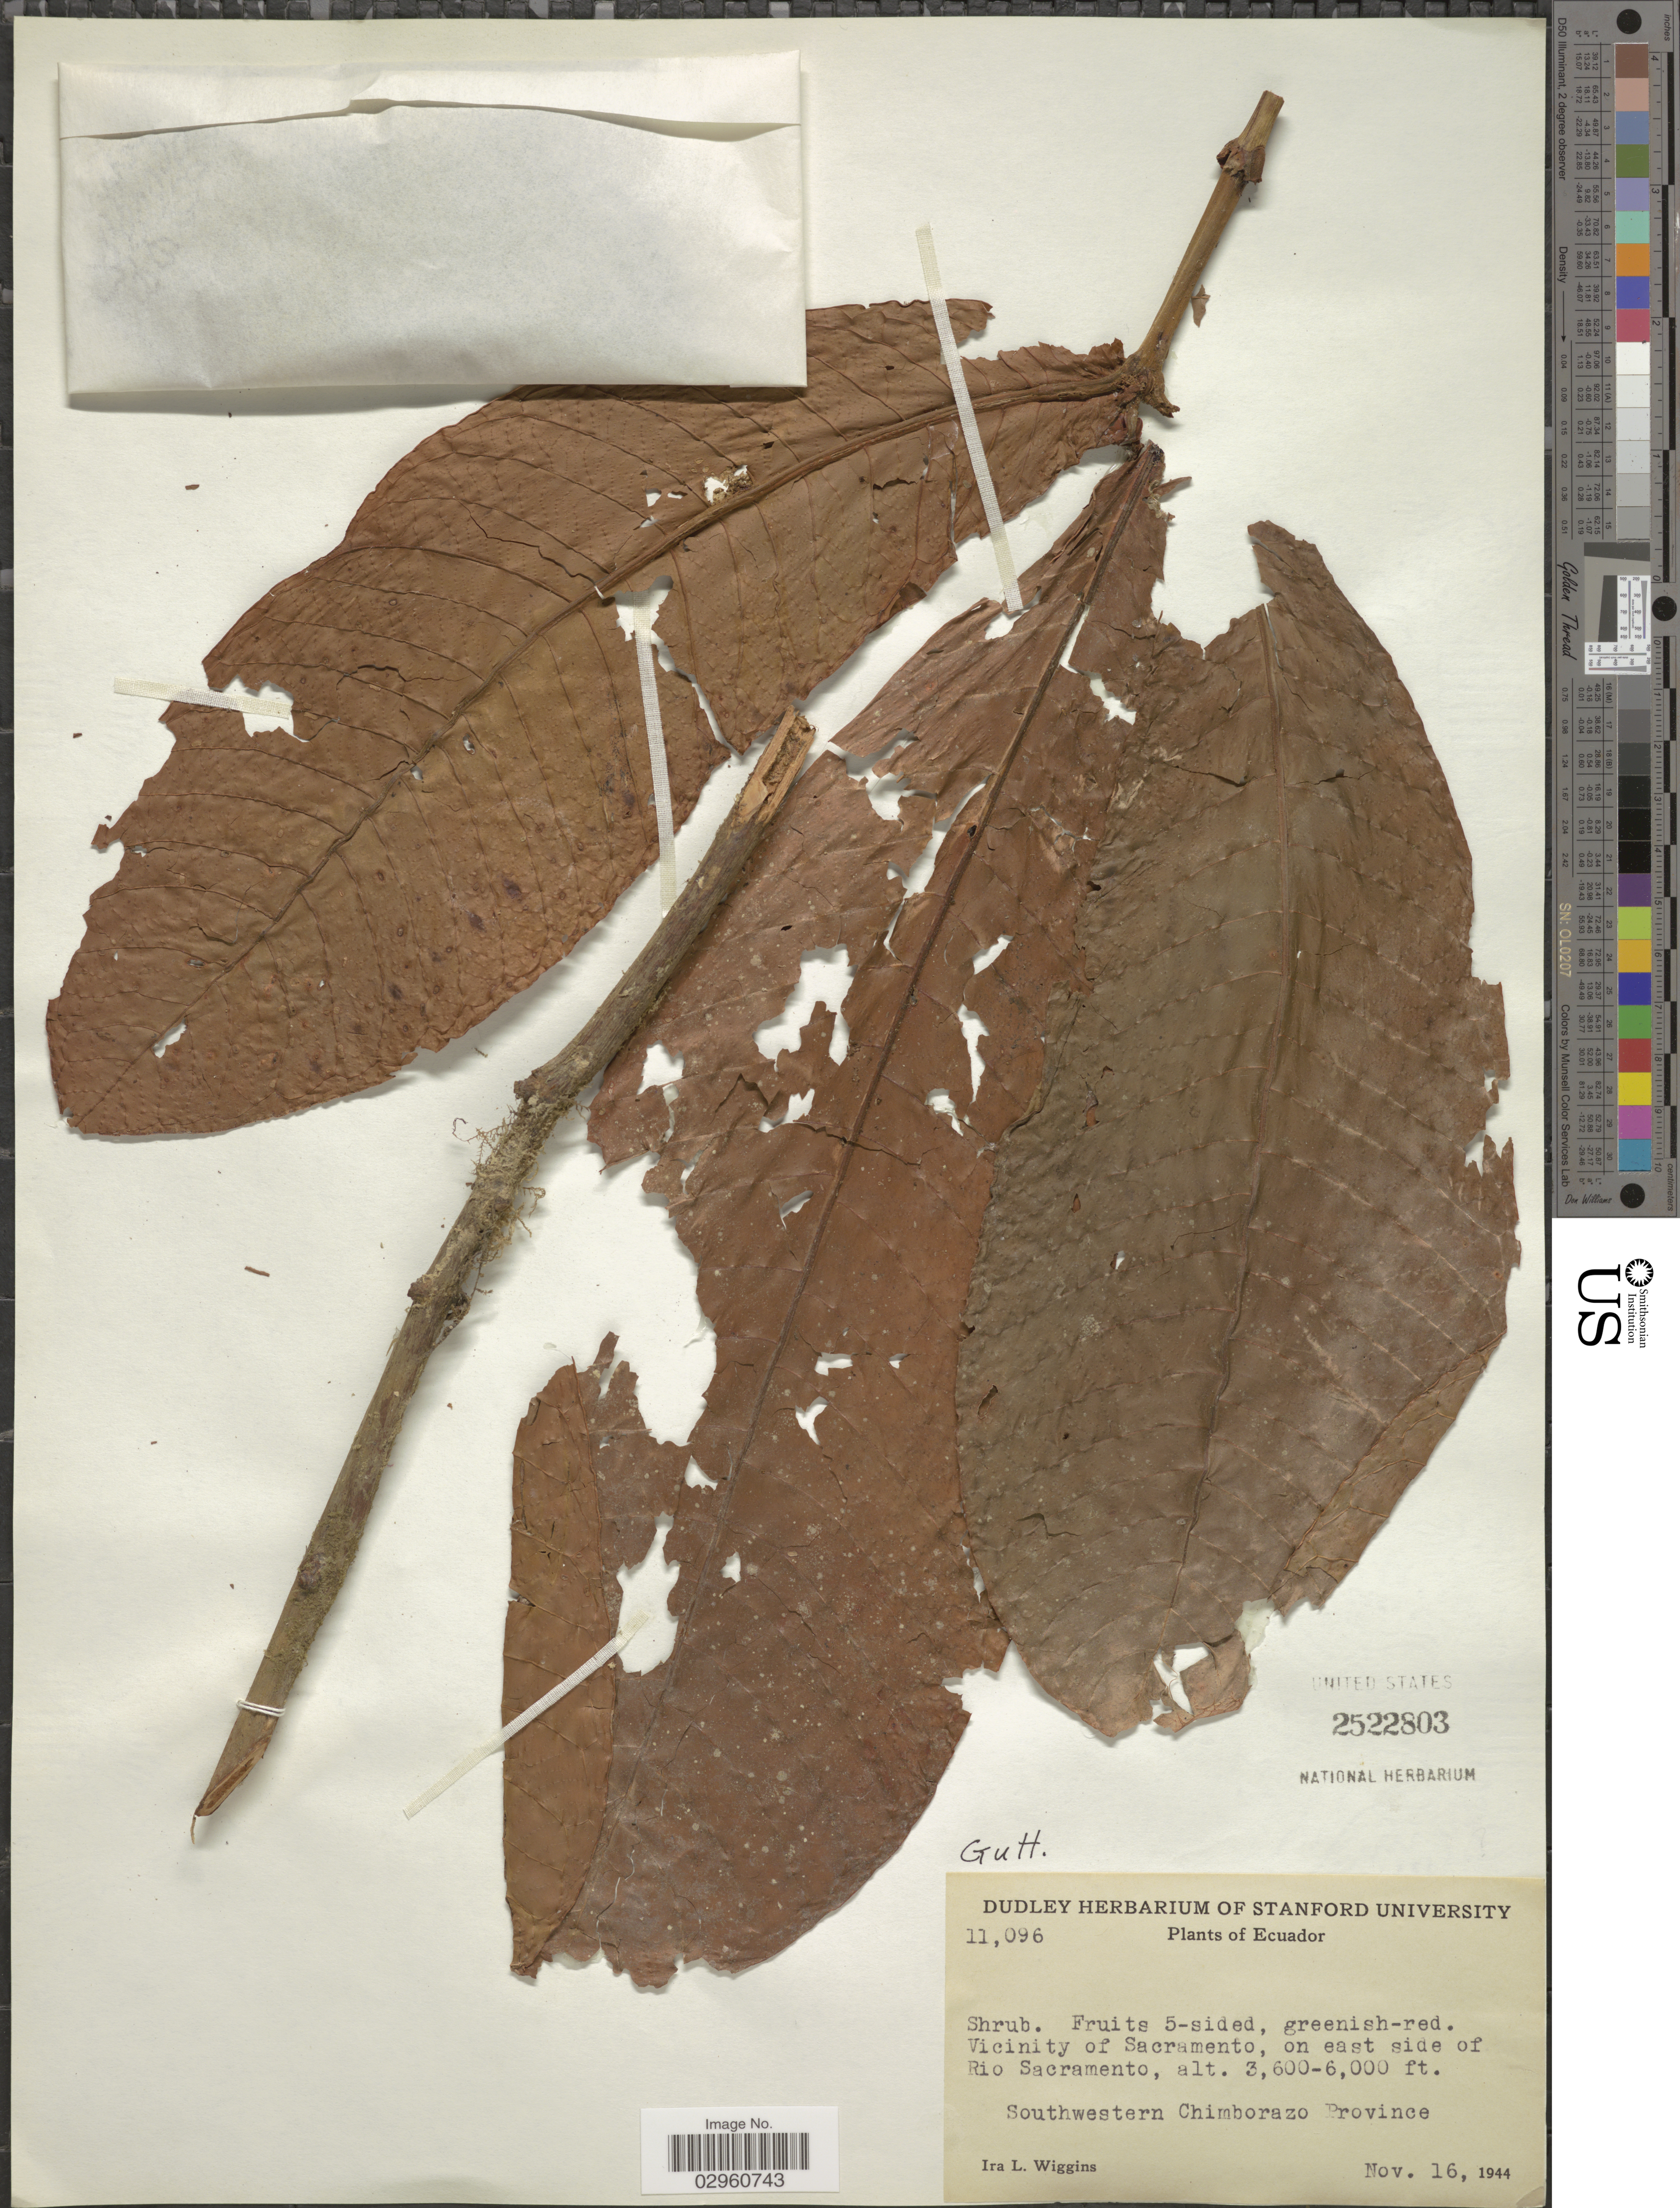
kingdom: Plantae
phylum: Tracheophyta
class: Magnoliopsida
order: Malpighiales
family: Clusiaceae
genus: Chrysochlamys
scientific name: Chrysochlamys sp.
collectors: I. L. Wiggins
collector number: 11096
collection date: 1944-11-16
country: Ecuador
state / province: Chimborazo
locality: Vicinity of Sacramento, on east side of Rio Sacramento. Southwestern Chimborazo Province.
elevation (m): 1097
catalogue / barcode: US 2522803